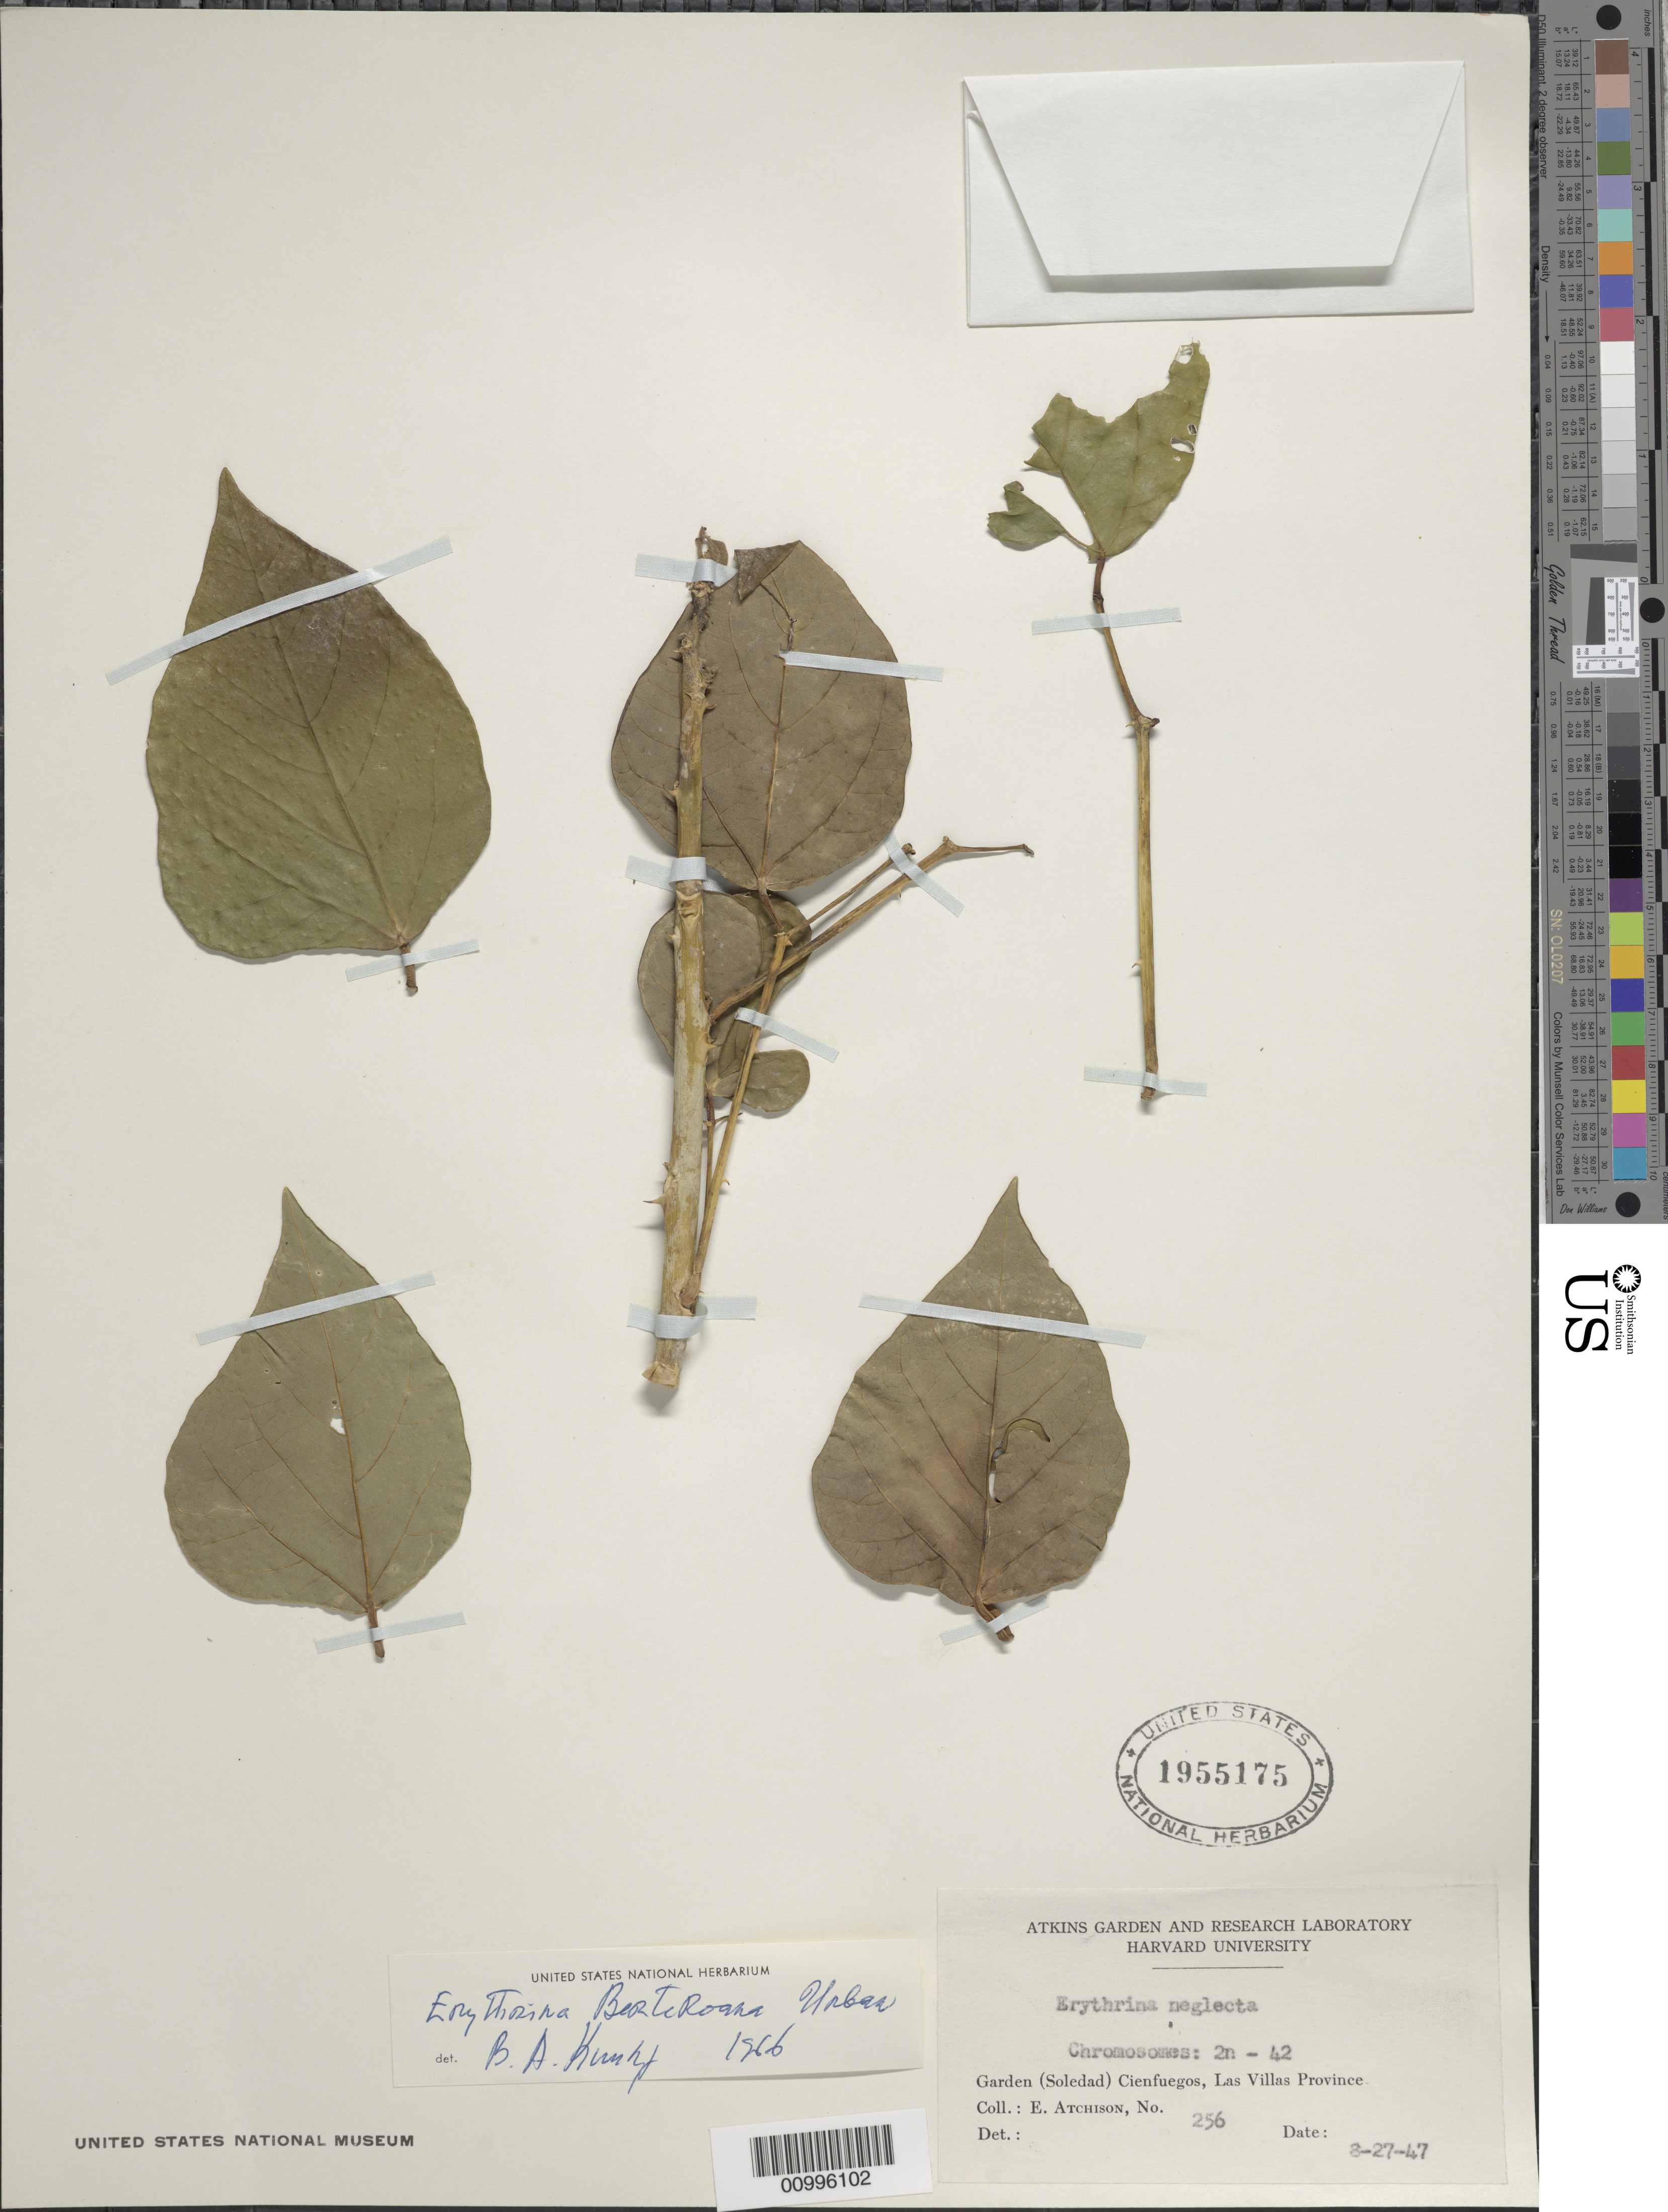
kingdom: Plantae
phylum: Tracheophyta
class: Magnoliopsida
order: Fabales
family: Fabaceae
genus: Erythrina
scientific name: Erythrina berteroana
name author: Urb.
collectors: E. Atchison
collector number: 256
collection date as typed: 27 Aug 1947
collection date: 1947-08-27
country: Cuba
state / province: Cienfuegos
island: Cuba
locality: Garder (Soledad) Cienfuegos, Las Villa Province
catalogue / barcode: US 1955175